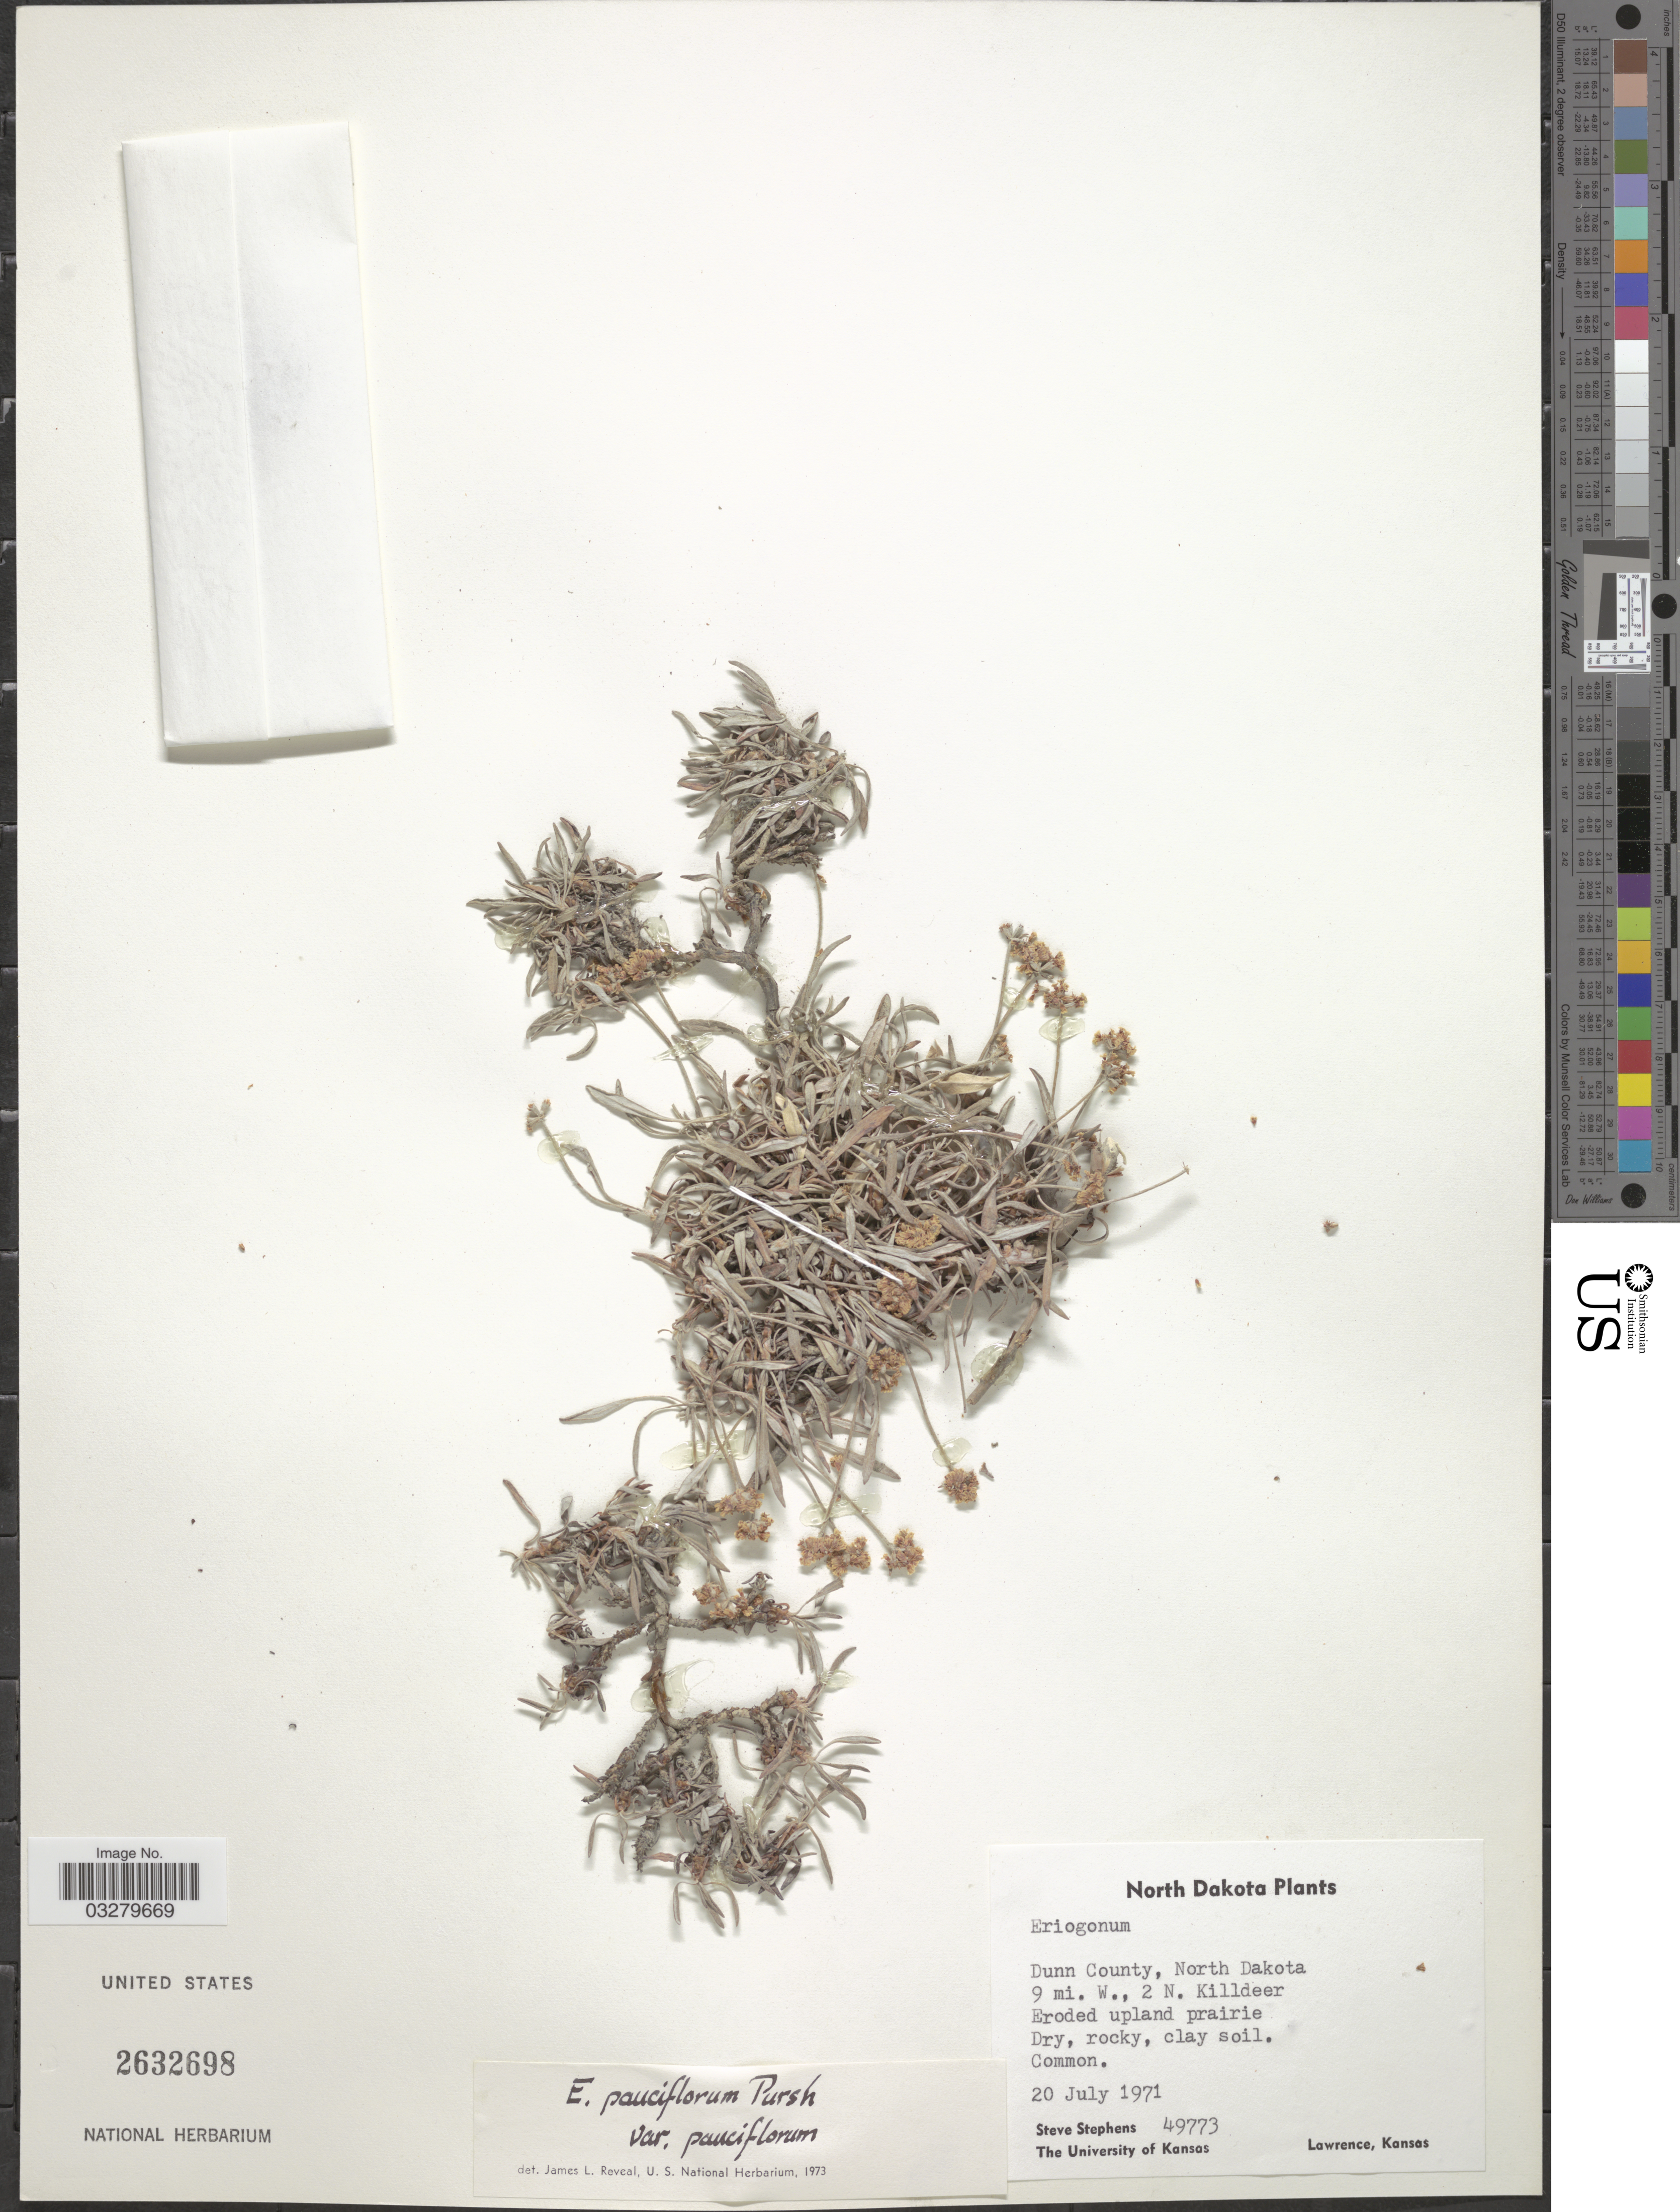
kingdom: Plantae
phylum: Tracheophyta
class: Magnoliopsida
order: Caryophyllales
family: Polygonaceae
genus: Eriogonum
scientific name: Eriogonum pauciflorum var. pauciflorum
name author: Pursh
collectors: S. Stephens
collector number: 49773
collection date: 1971-07-20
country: United States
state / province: North Dakota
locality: Dunn County. 9 mi. W., 2 N. Killdeer.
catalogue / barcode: US 2632698